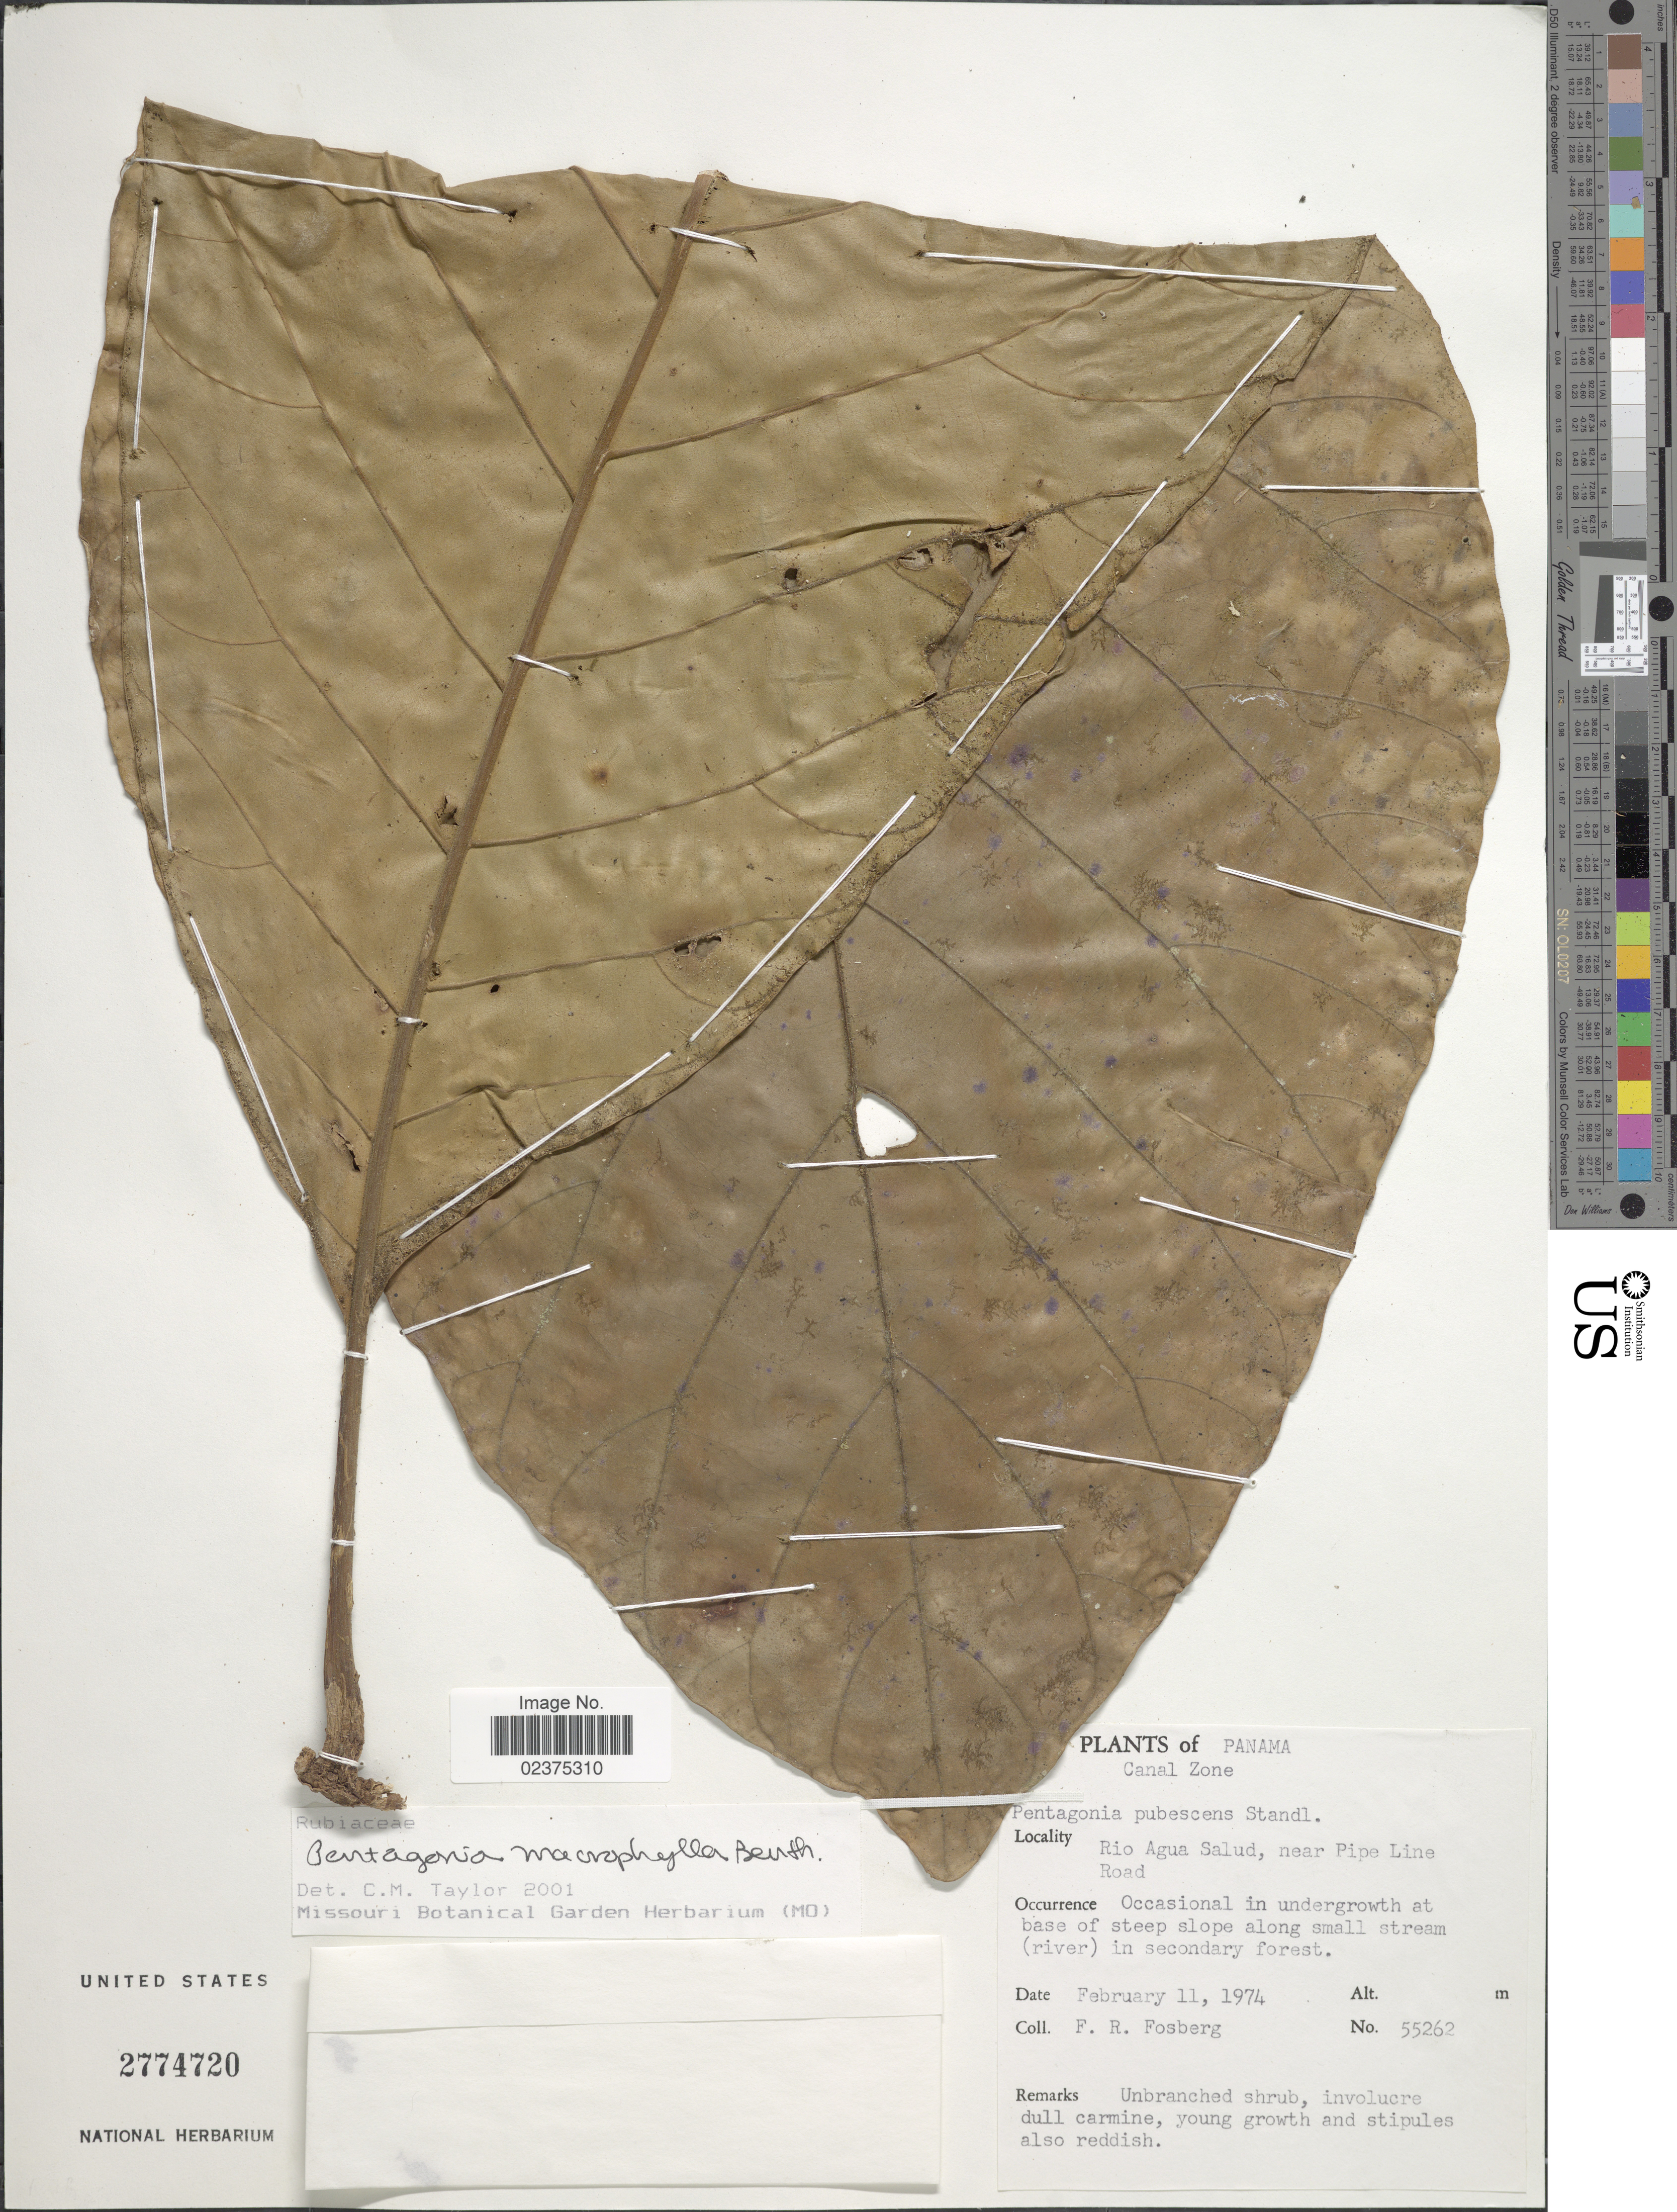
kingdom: Plantae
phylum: Tracheophyta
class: Magnoliopsida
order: Gentianales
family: Rubiaceae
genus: Pentagonia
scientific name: Pentagonia macrophylla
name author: Benth.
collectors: F. R. Fosberg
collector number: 55262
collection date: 1974-02-11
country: Panama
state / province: Colón / Panamá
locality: Canal Zone, Rio Agua Salud, near Pipe Line Road, Occasional in undergrowth at base of steep slope along stream (river) in secondary forest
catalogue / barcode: US 2774720